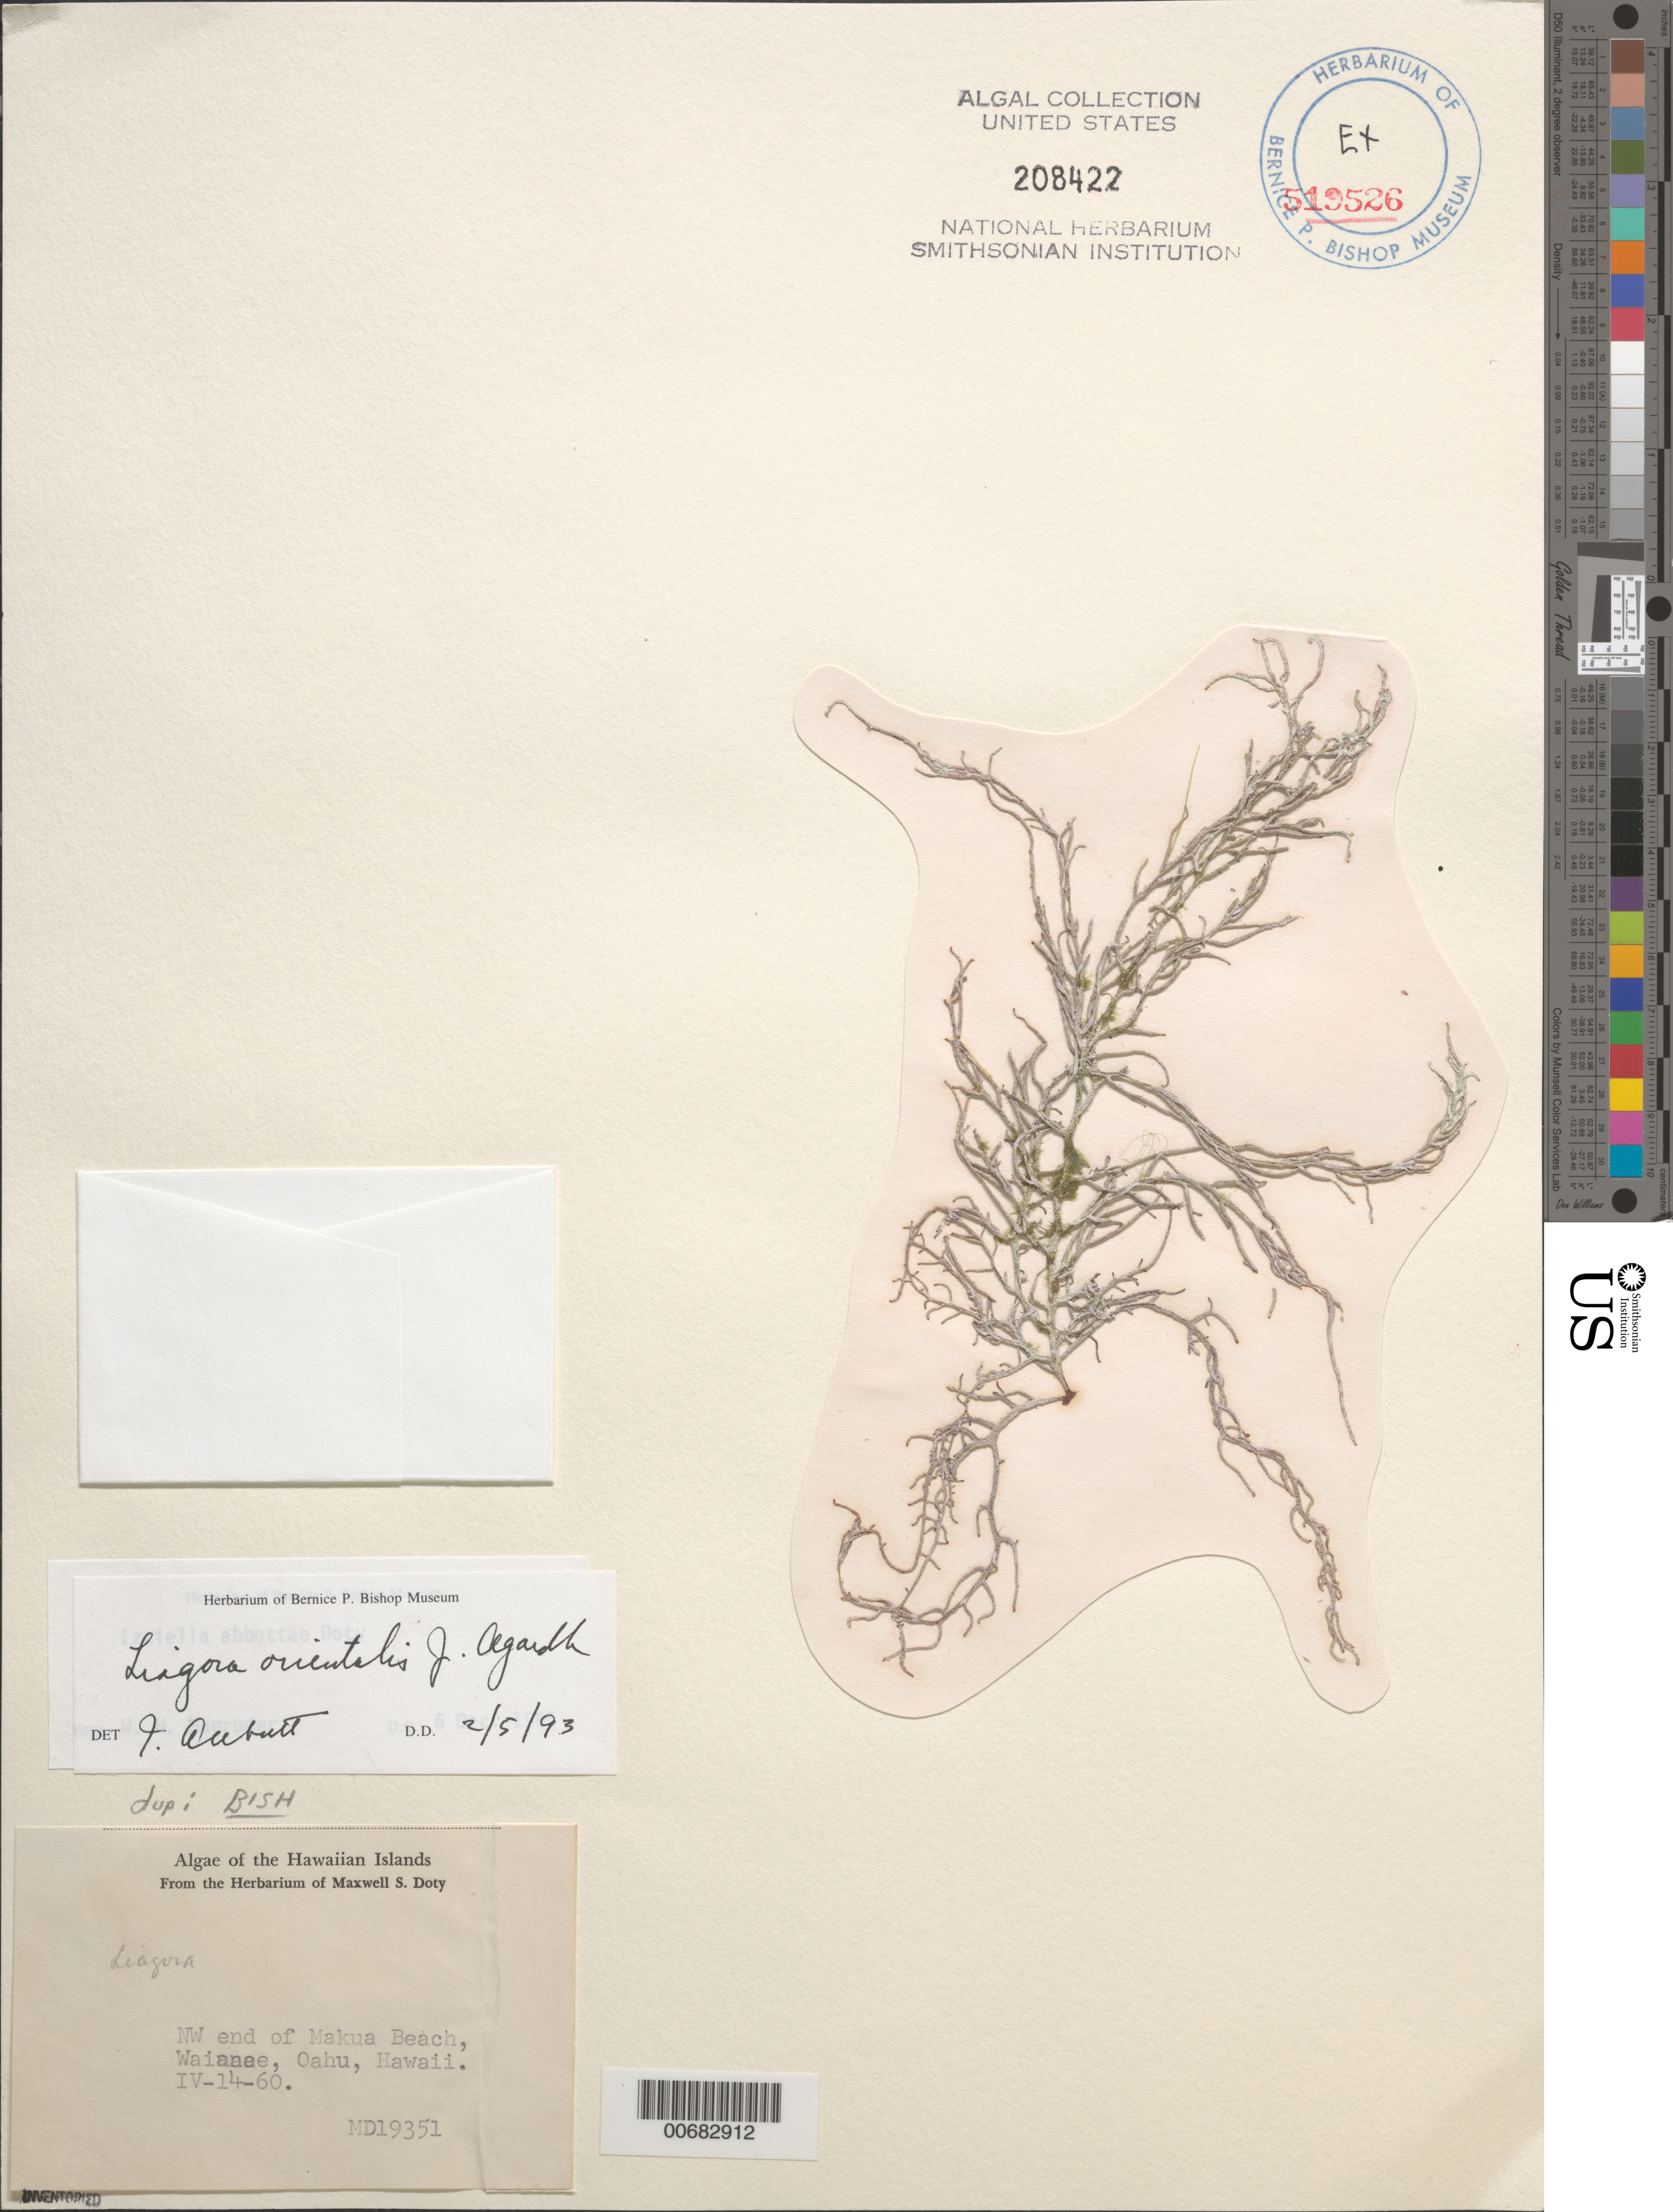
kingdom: Plantae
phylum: Rhodophyta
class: Florideophyceae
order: Nemaliales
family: Liagoraceae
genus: Izziella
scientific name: Izziella orientalis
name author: (J. Agardh) Huisman & Schils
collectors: M. S.Doty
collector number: MSD 19351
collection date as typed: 14 Apr 1960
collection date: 1960-04-14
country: United States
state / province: Hawaii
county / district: Honolulu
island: Oahu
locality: Makua Beach, Waianae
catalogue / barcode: US 208422